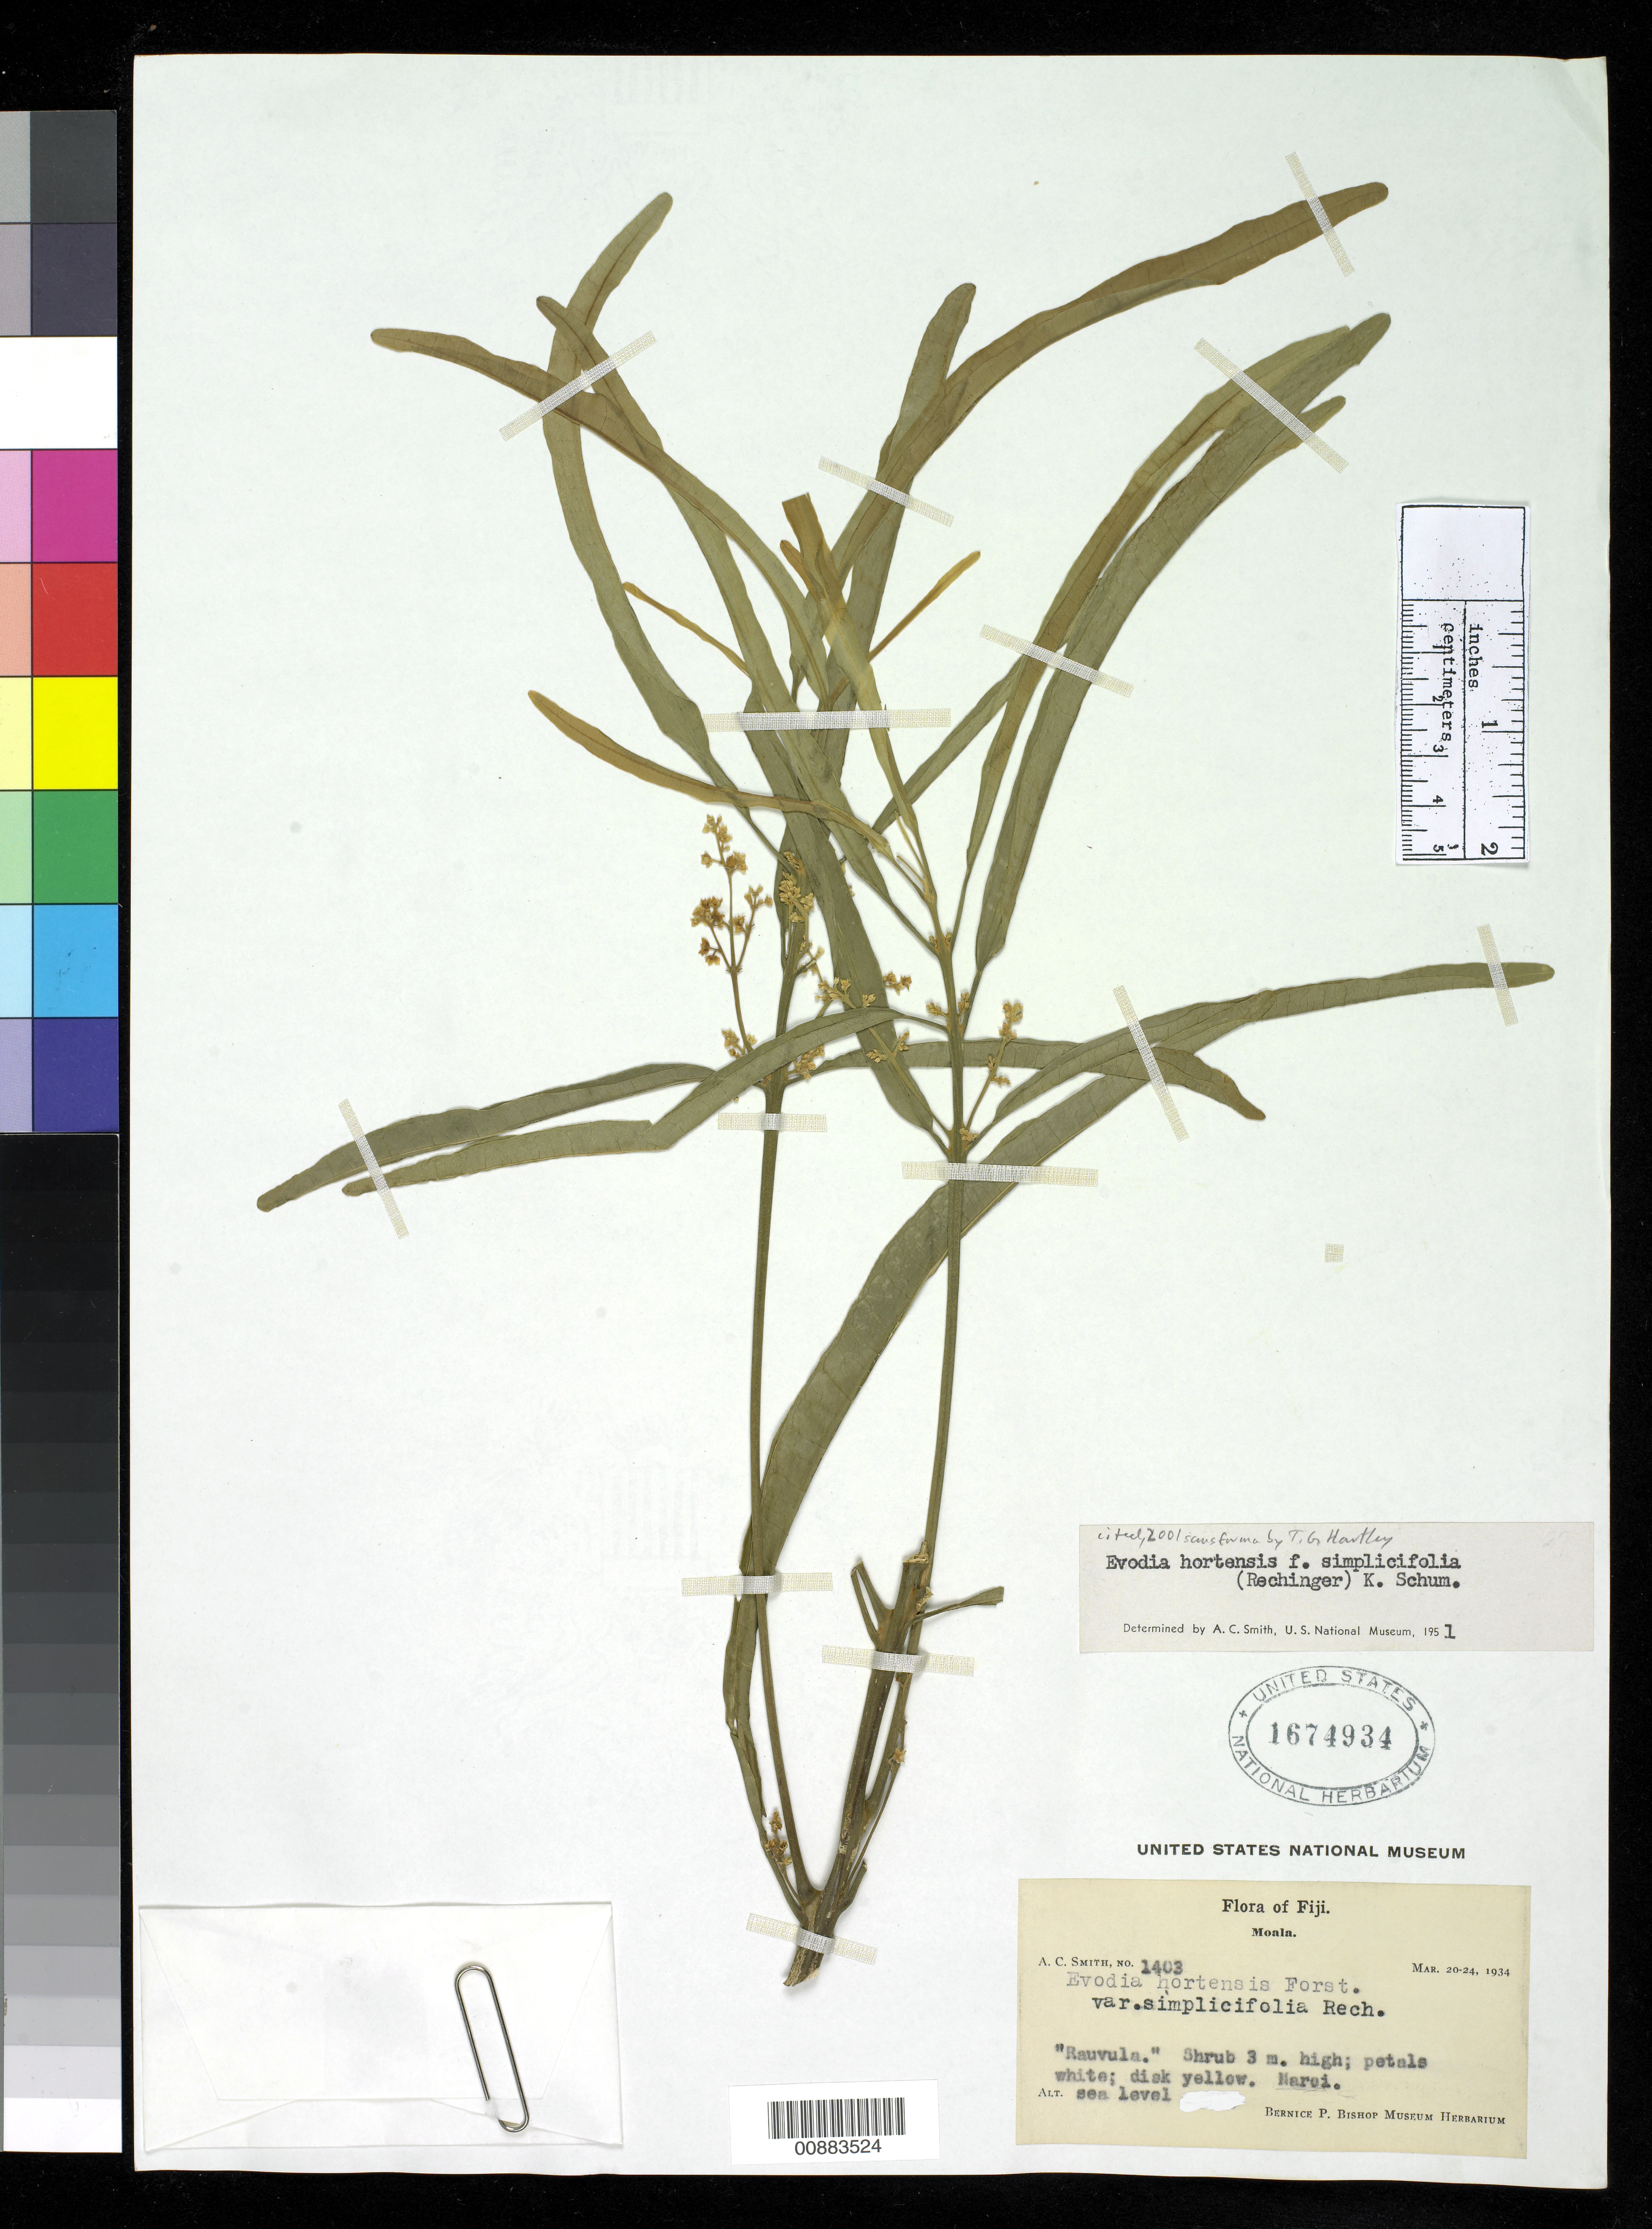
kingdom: Plantae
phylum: Tracheophyta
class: Magnoliopsida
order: Sapindales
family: Rutaceae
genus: Euodia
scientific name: Euodia hortensis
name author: J.R. Forst. & G. Forst.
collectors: C. A. Smith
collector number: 1403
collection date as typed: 20 Mar 1934 to 24 Mar 1934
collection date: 1934-03-20/1934-03-24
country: Fiji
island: Moala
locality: Naroi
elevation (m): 0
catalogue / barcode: US 1674934